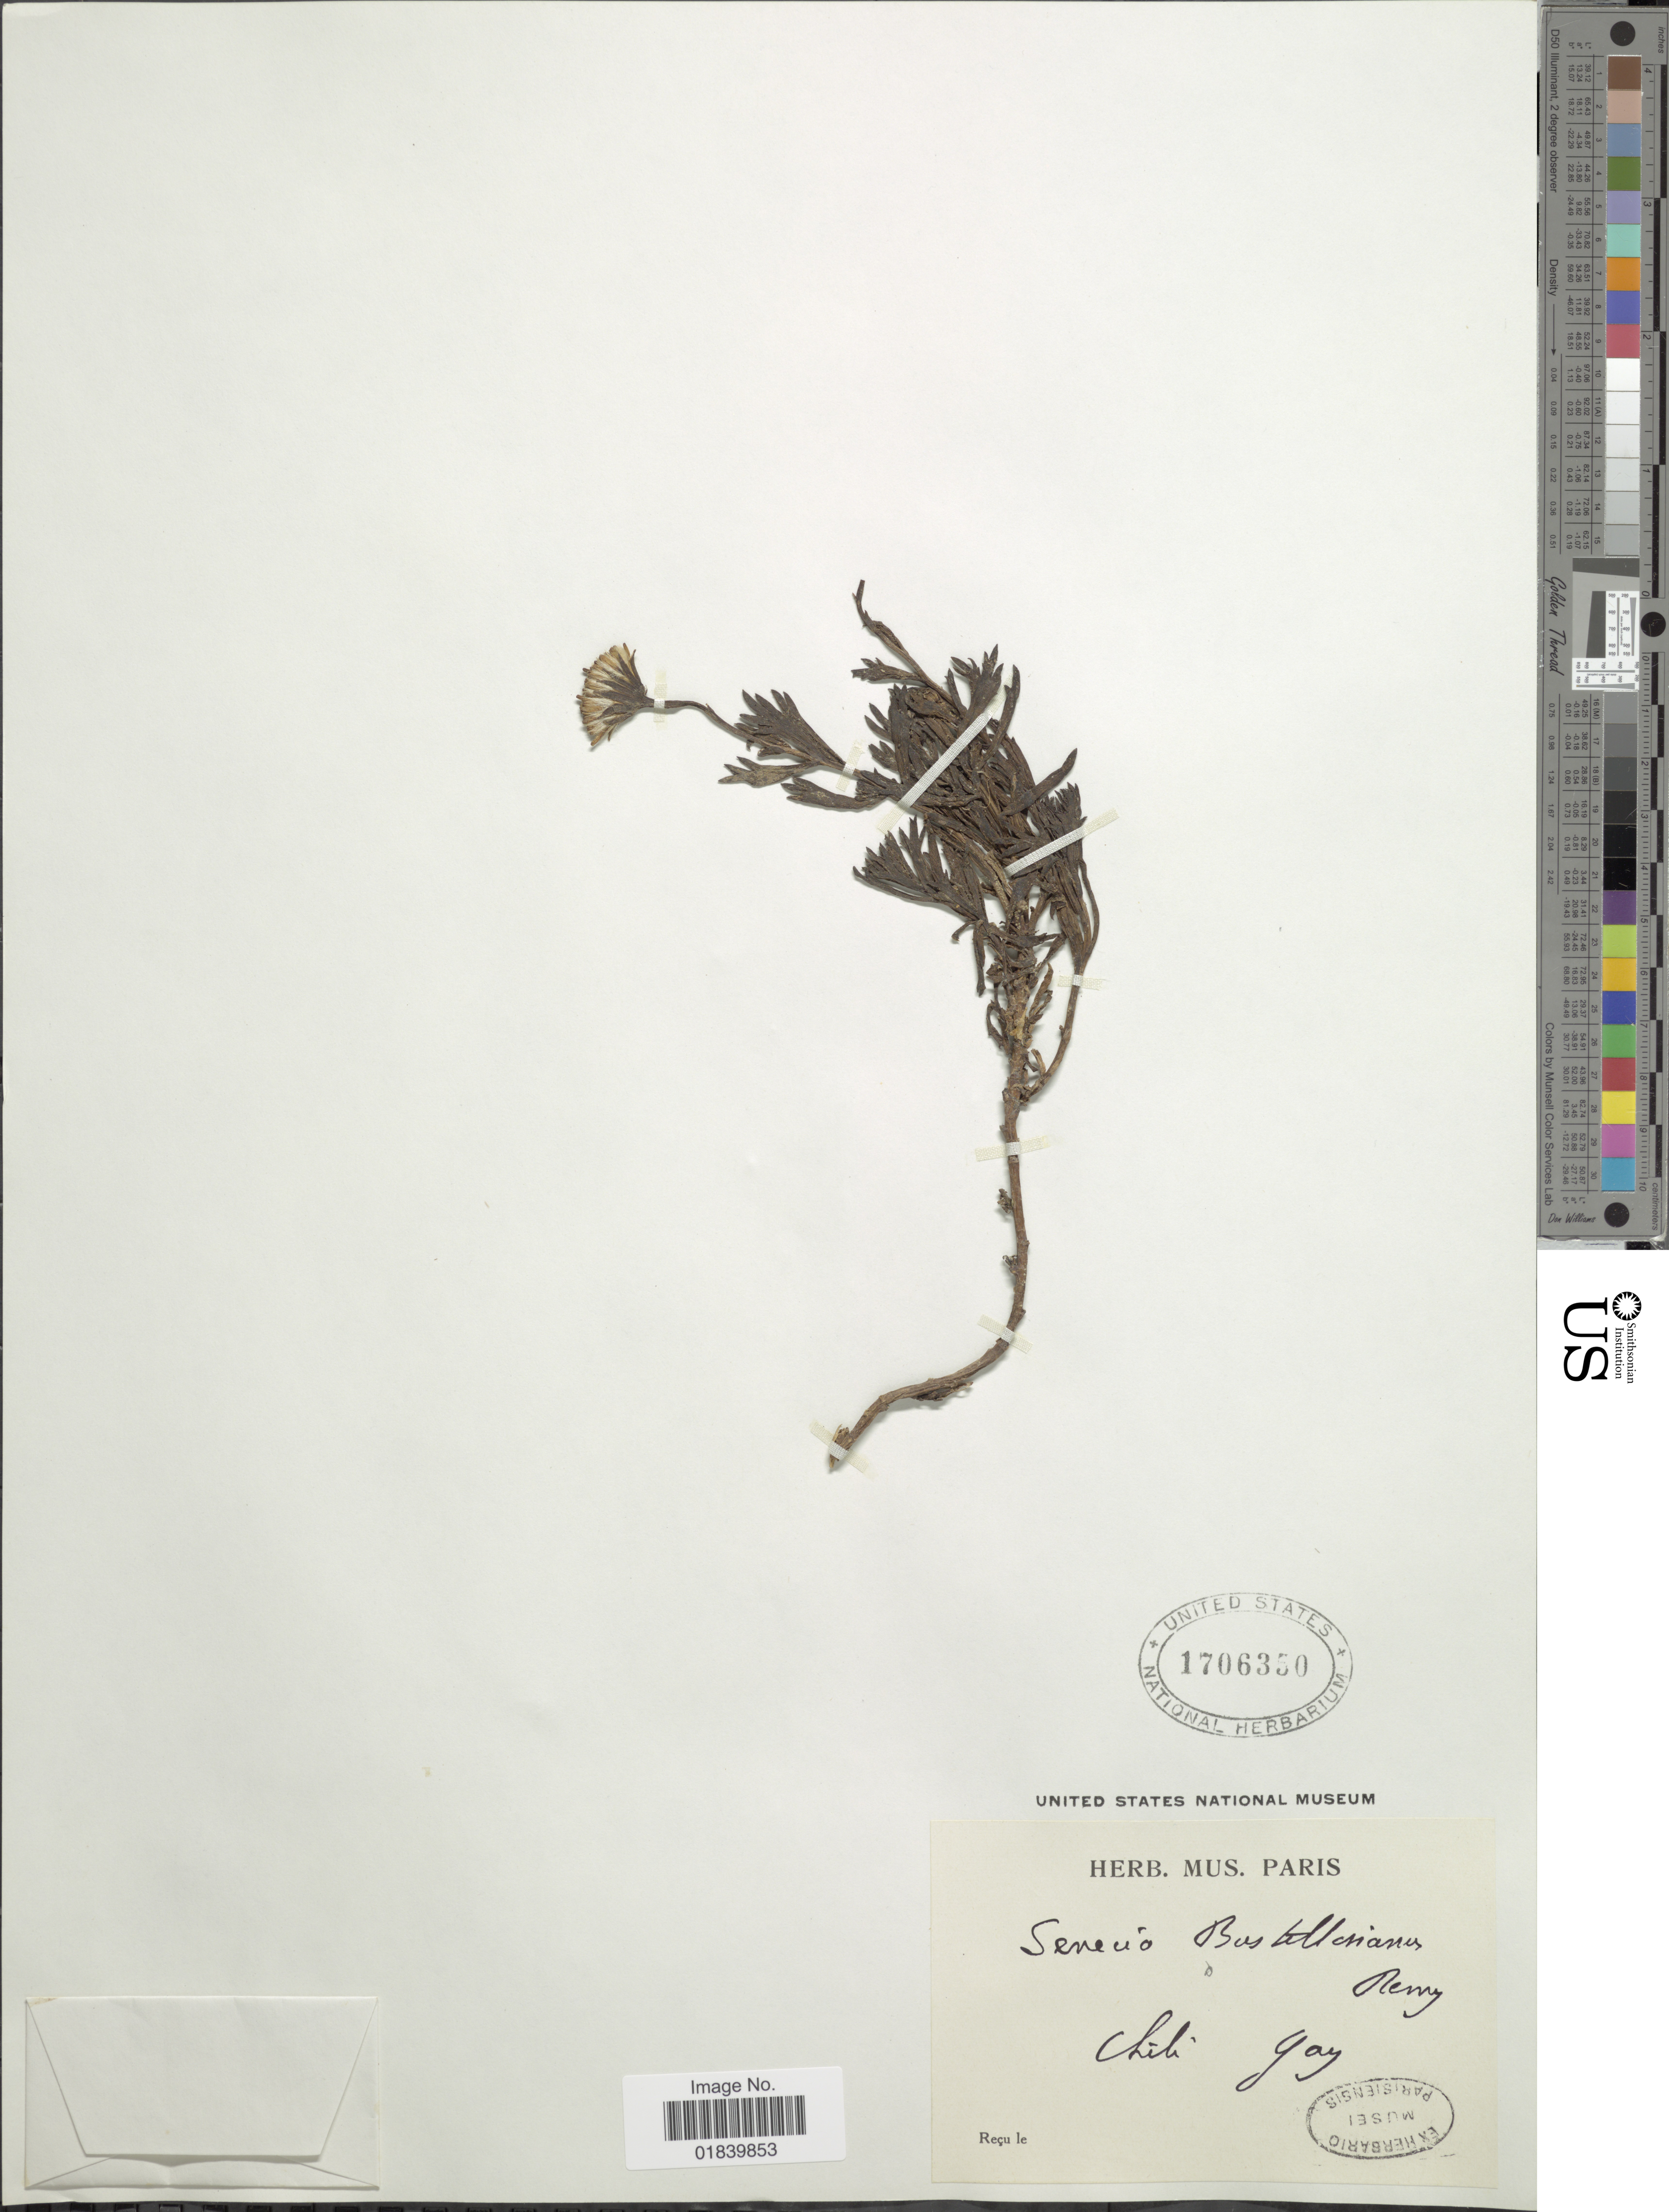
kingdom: Plantae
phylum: Tracheophyta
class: Magnoliopsida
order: Asterales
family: Asteraceae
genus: Senecio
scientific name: Senecio bustillosianus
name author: J. Rémy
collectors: -- Gay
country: Chile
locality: Chile.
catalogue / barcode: US 1706350